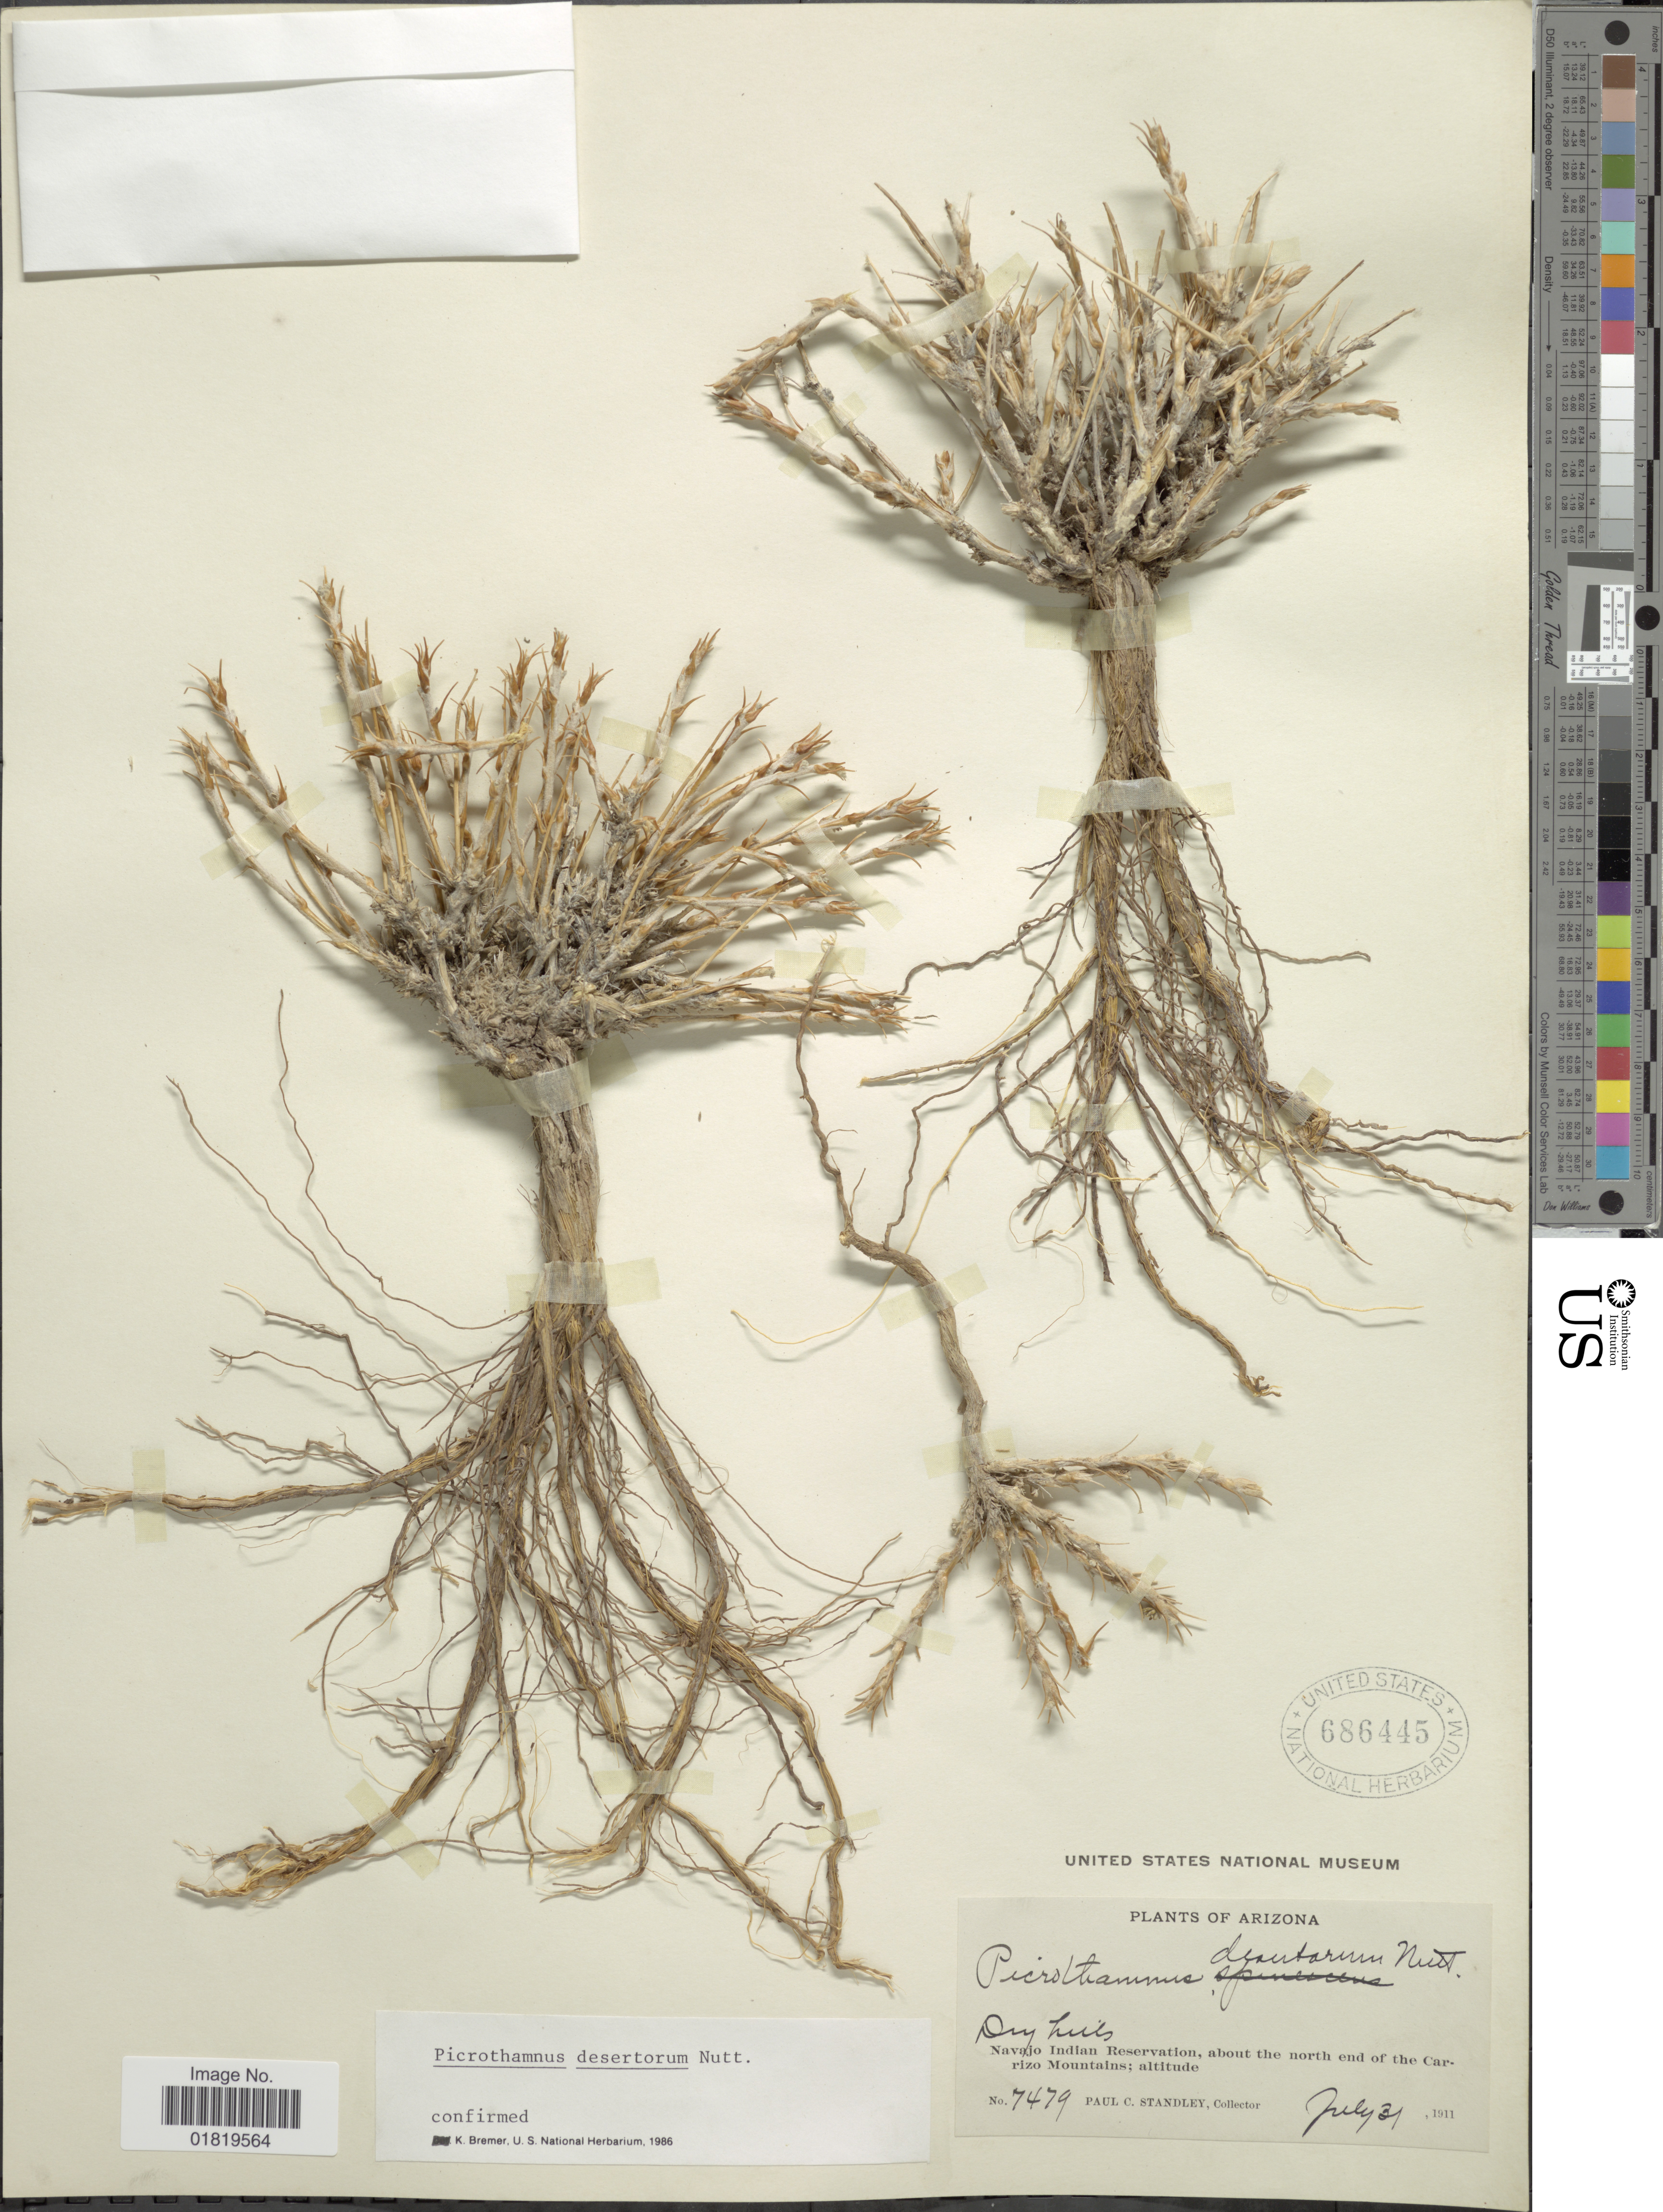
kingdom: Plantae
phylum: Tracheophyta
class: Magnoliopsida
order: Asterales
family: Asteraceae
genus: Picrothamnus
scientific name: Picrothamnus desertorum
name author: Nutt.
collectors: P. C. Standley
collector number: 7479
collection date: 1911-07-31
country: United States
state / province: Arizona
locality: Navajo Indian Reservation, about the north end of the Carizo Mountains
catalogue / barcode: US 686445